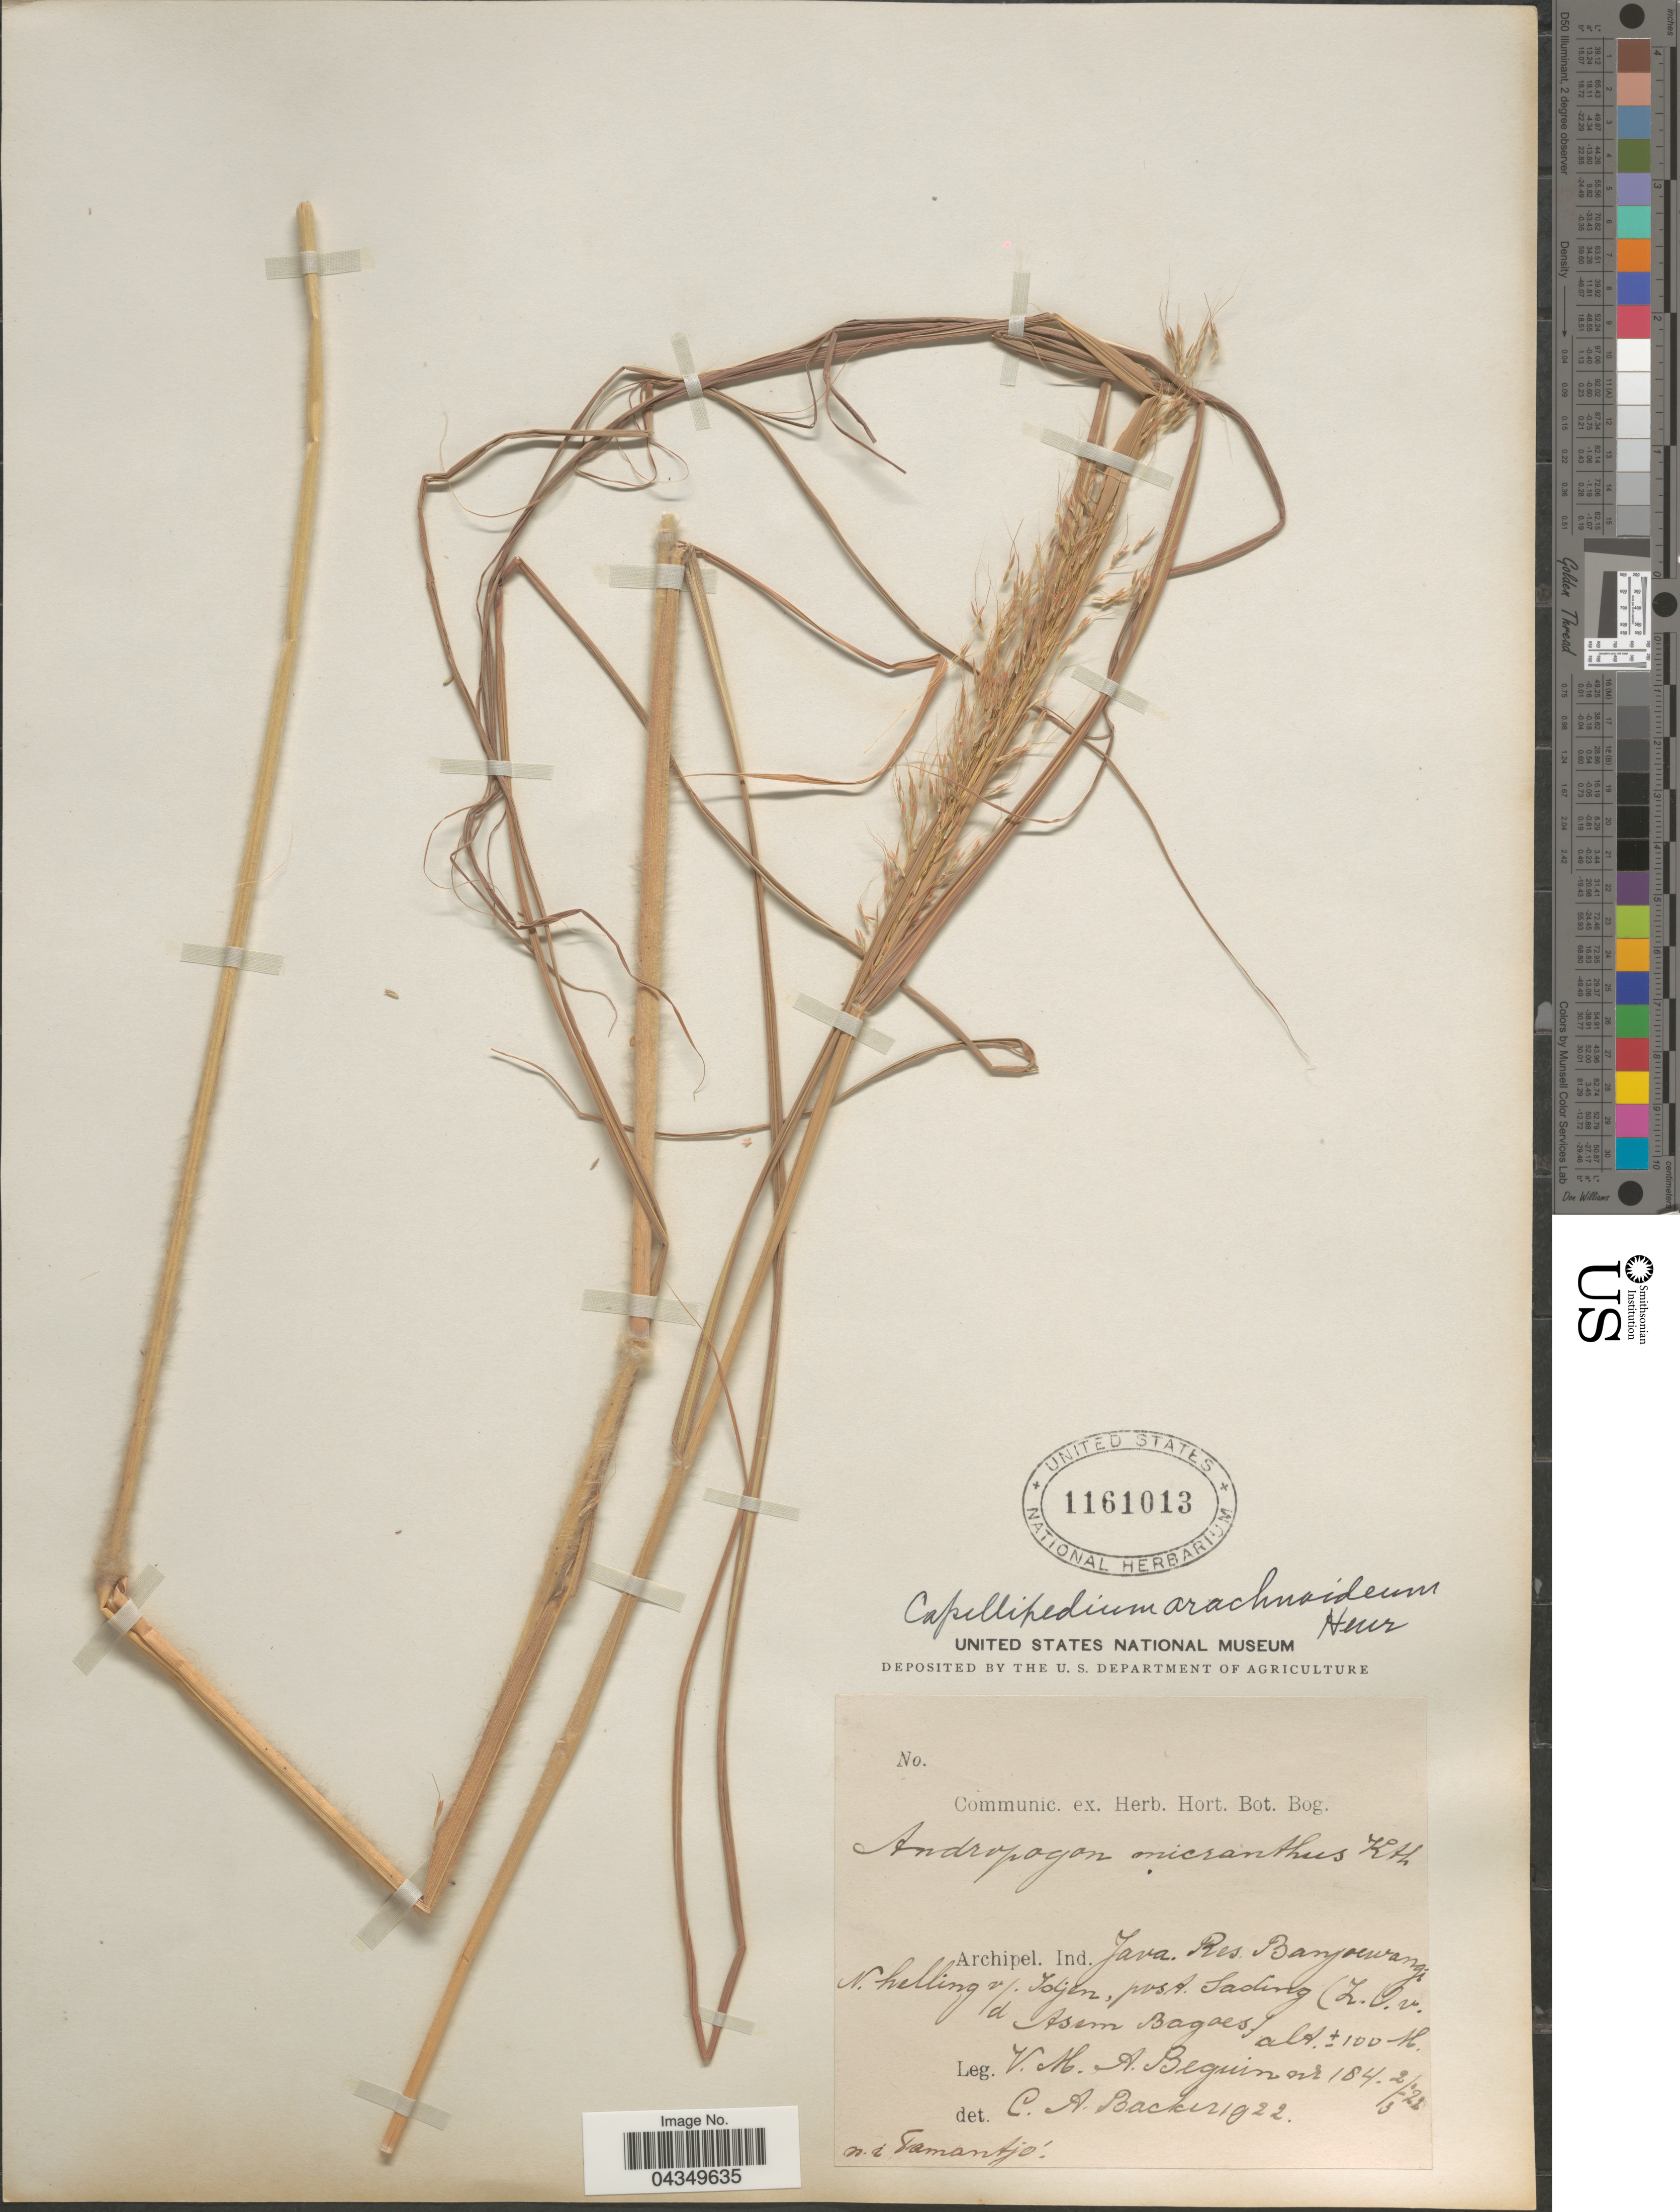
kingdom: Plantae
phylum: Tracheophyta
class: Liliopsida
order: Poales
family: Poaceae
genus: Capillipedium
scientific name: Capillipedium parviflorum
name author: (R. Br.) Stapf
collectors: V. Beguin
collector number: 184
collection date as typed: Transcribed d/m/y: 2/3/22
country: Indonesia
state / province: Java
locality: Archipel. Ind. Java. Res. Banjoewangi. N. helling v/d Asem Bagoes.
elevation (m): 100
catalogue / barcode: US 1161013